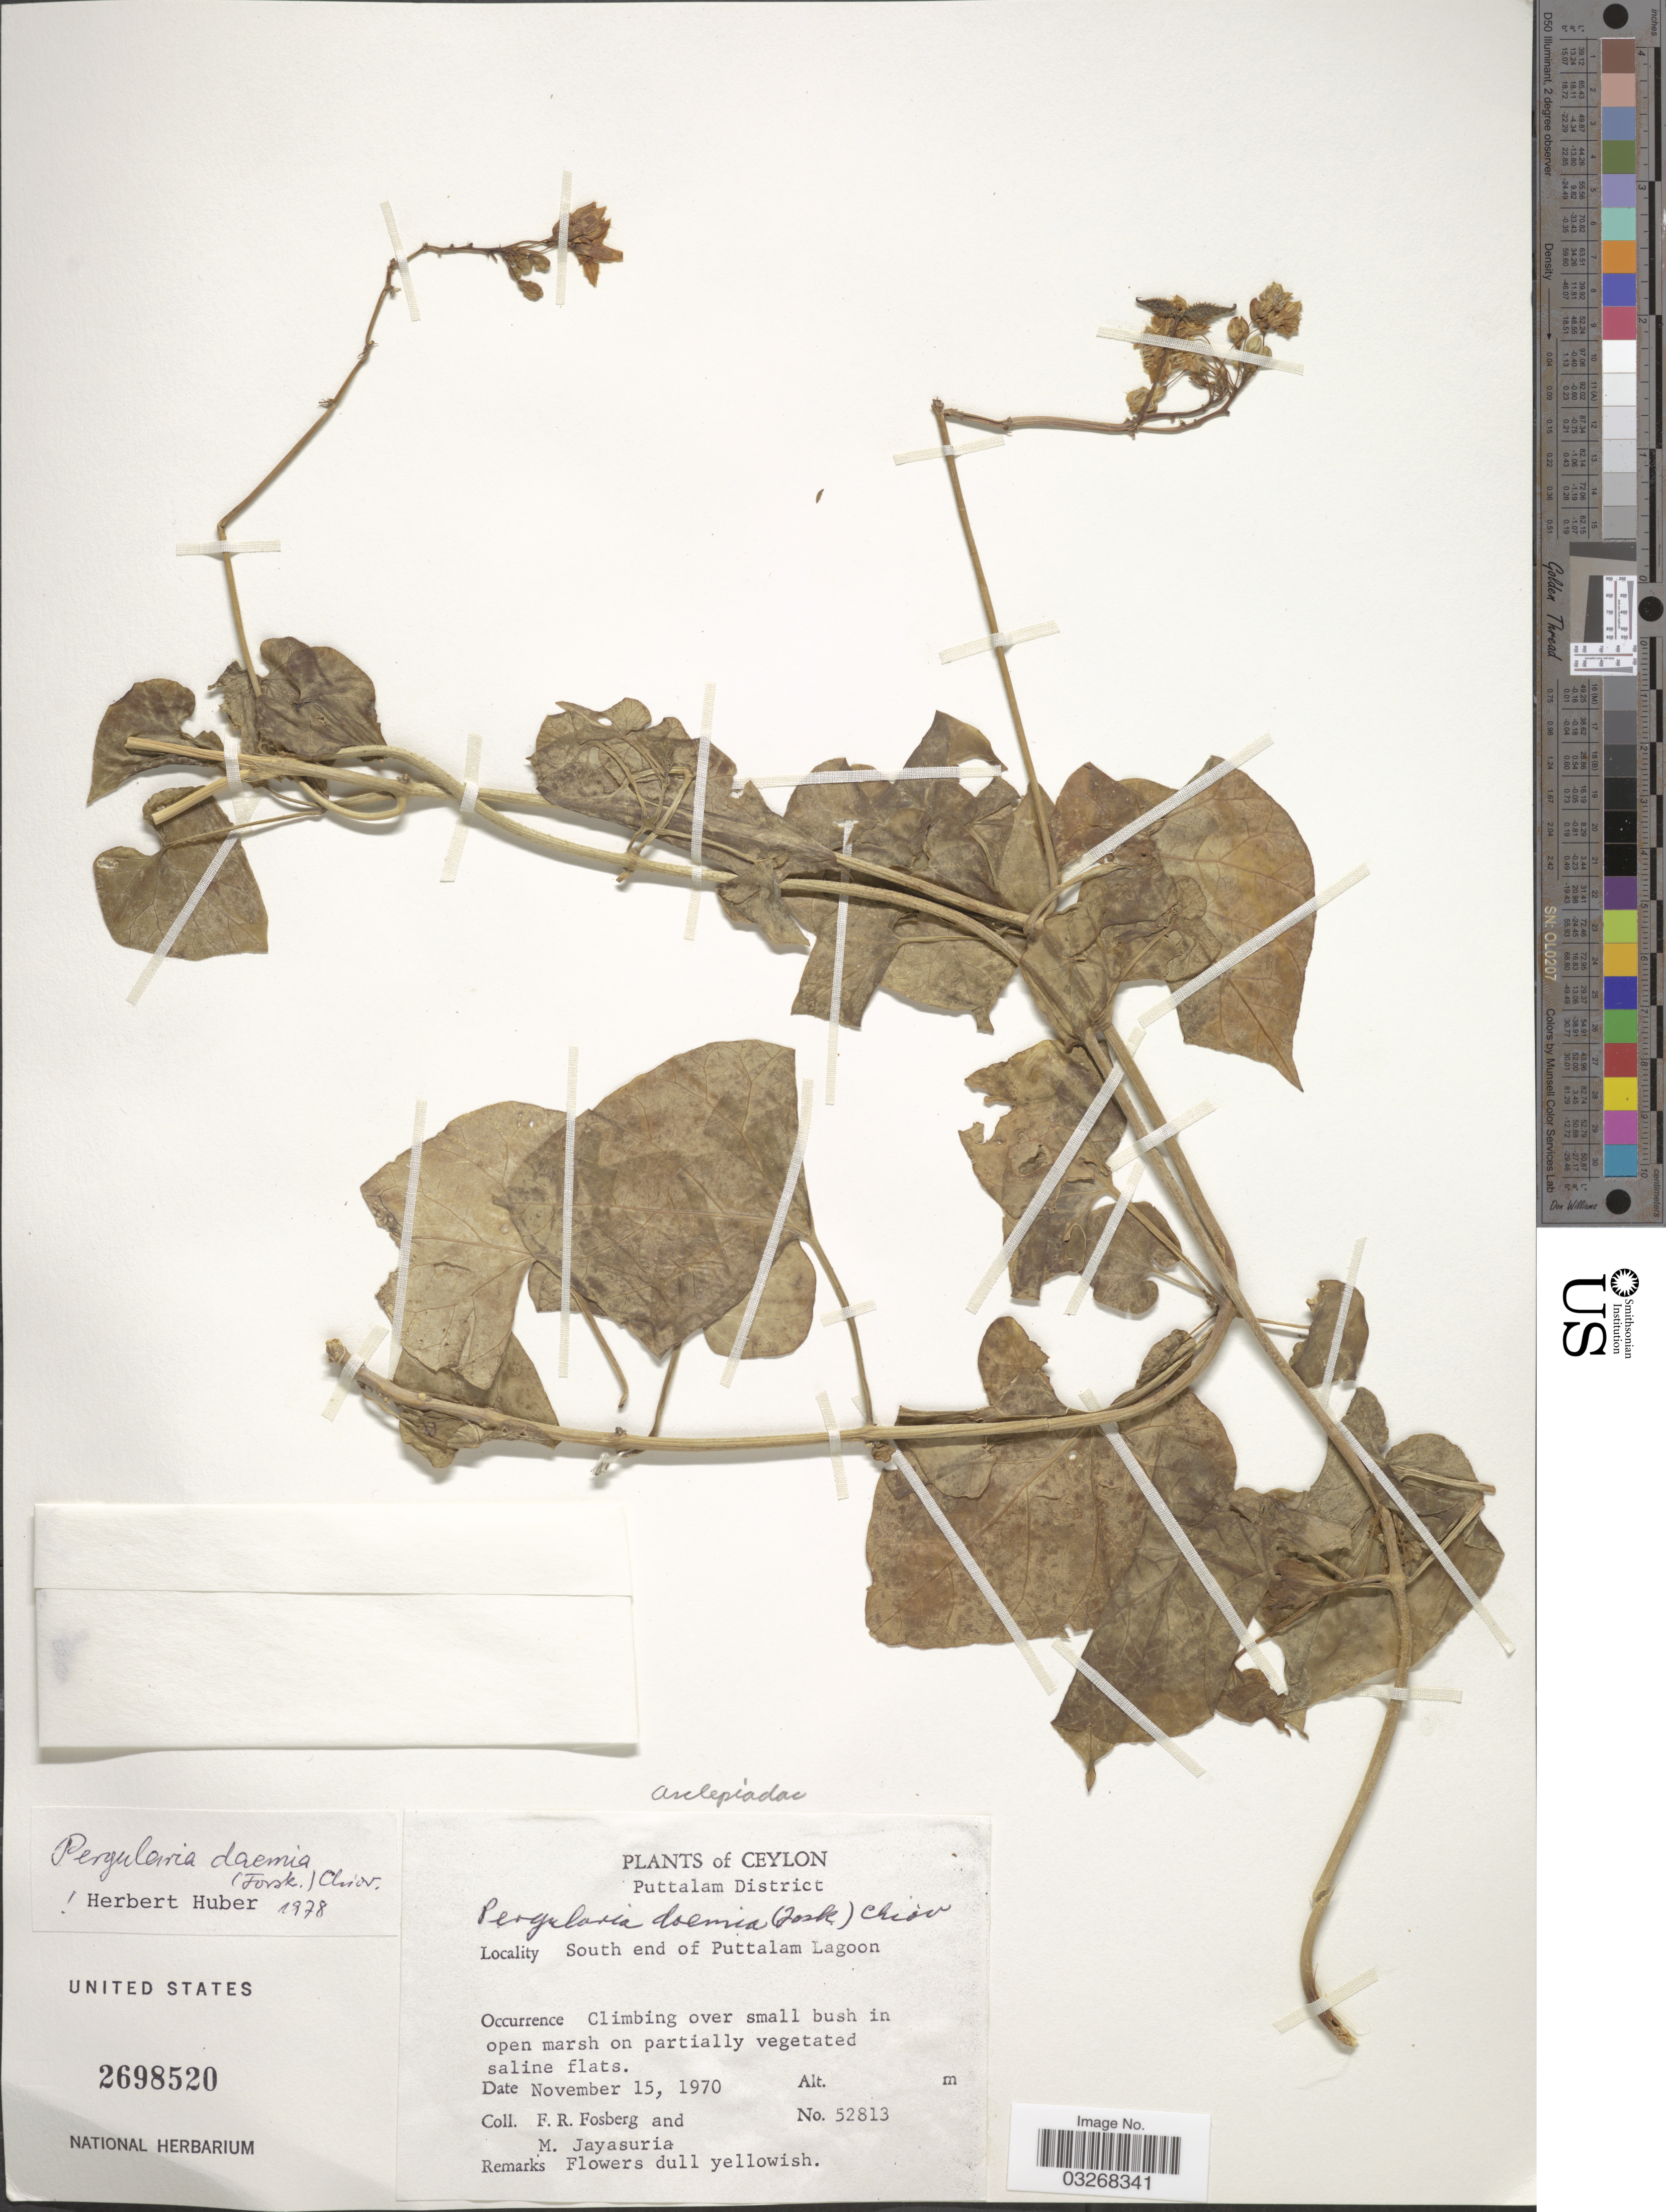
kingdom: Plantae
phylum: Tracheophyta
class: Magnoliopsida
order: Gentianales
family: Apocynaceae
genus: Pergularia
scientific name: Pergularia daemia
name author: (Forssk.) Chiov.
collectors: F. R. Fosberg & M. Jayasuriya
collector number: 52813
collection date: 1970-11-15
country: Sri Lanka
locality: Ceylon. Puttalam District. South end of Puttalam Lagoon.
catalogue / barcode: US 2698520